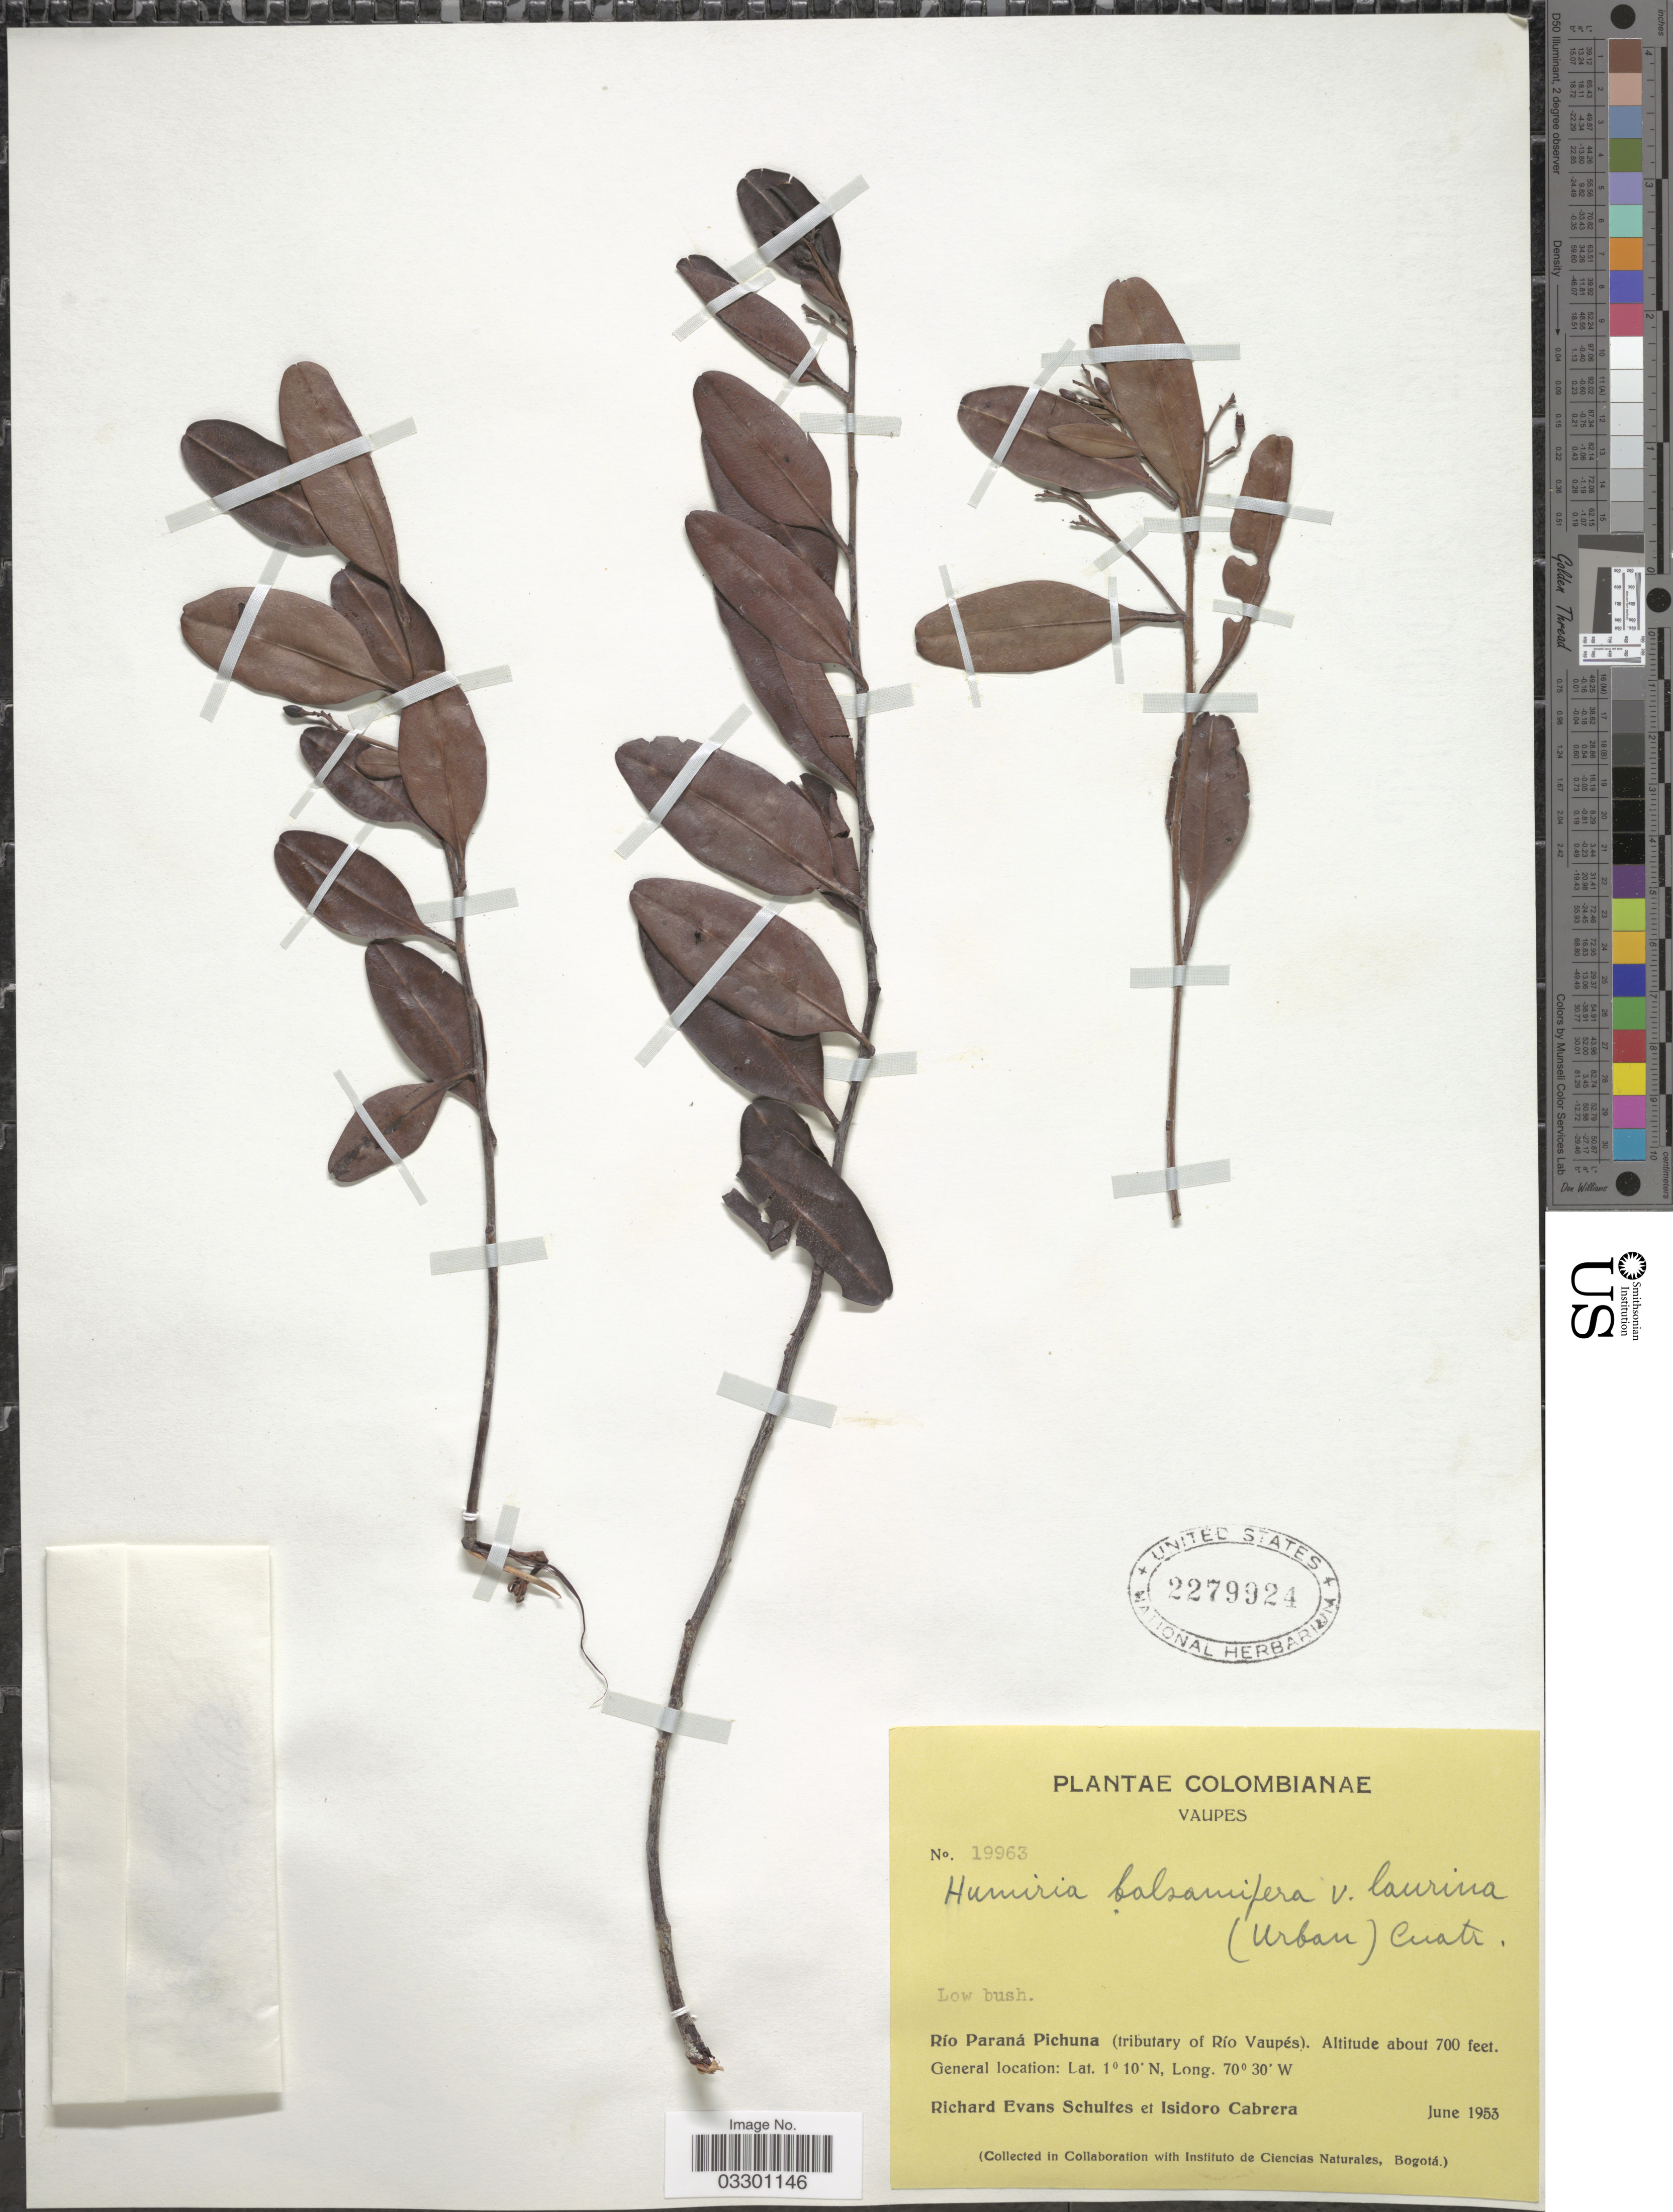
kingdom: Plantae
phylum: Tracheophyta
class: Magnoliopsida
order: Malpighiales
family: Humiriaceae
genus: Humiria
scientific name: Humiria balsamifera var. laurina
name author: Cuatrec.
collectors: R. E. Schultes & I. Cabrera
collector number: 19963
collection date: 1953-06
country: Colombia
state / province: Vaupés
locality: Río Paraná Pichuna (tributary of Río Vaupés).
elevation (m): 213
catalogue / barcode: US 2279924